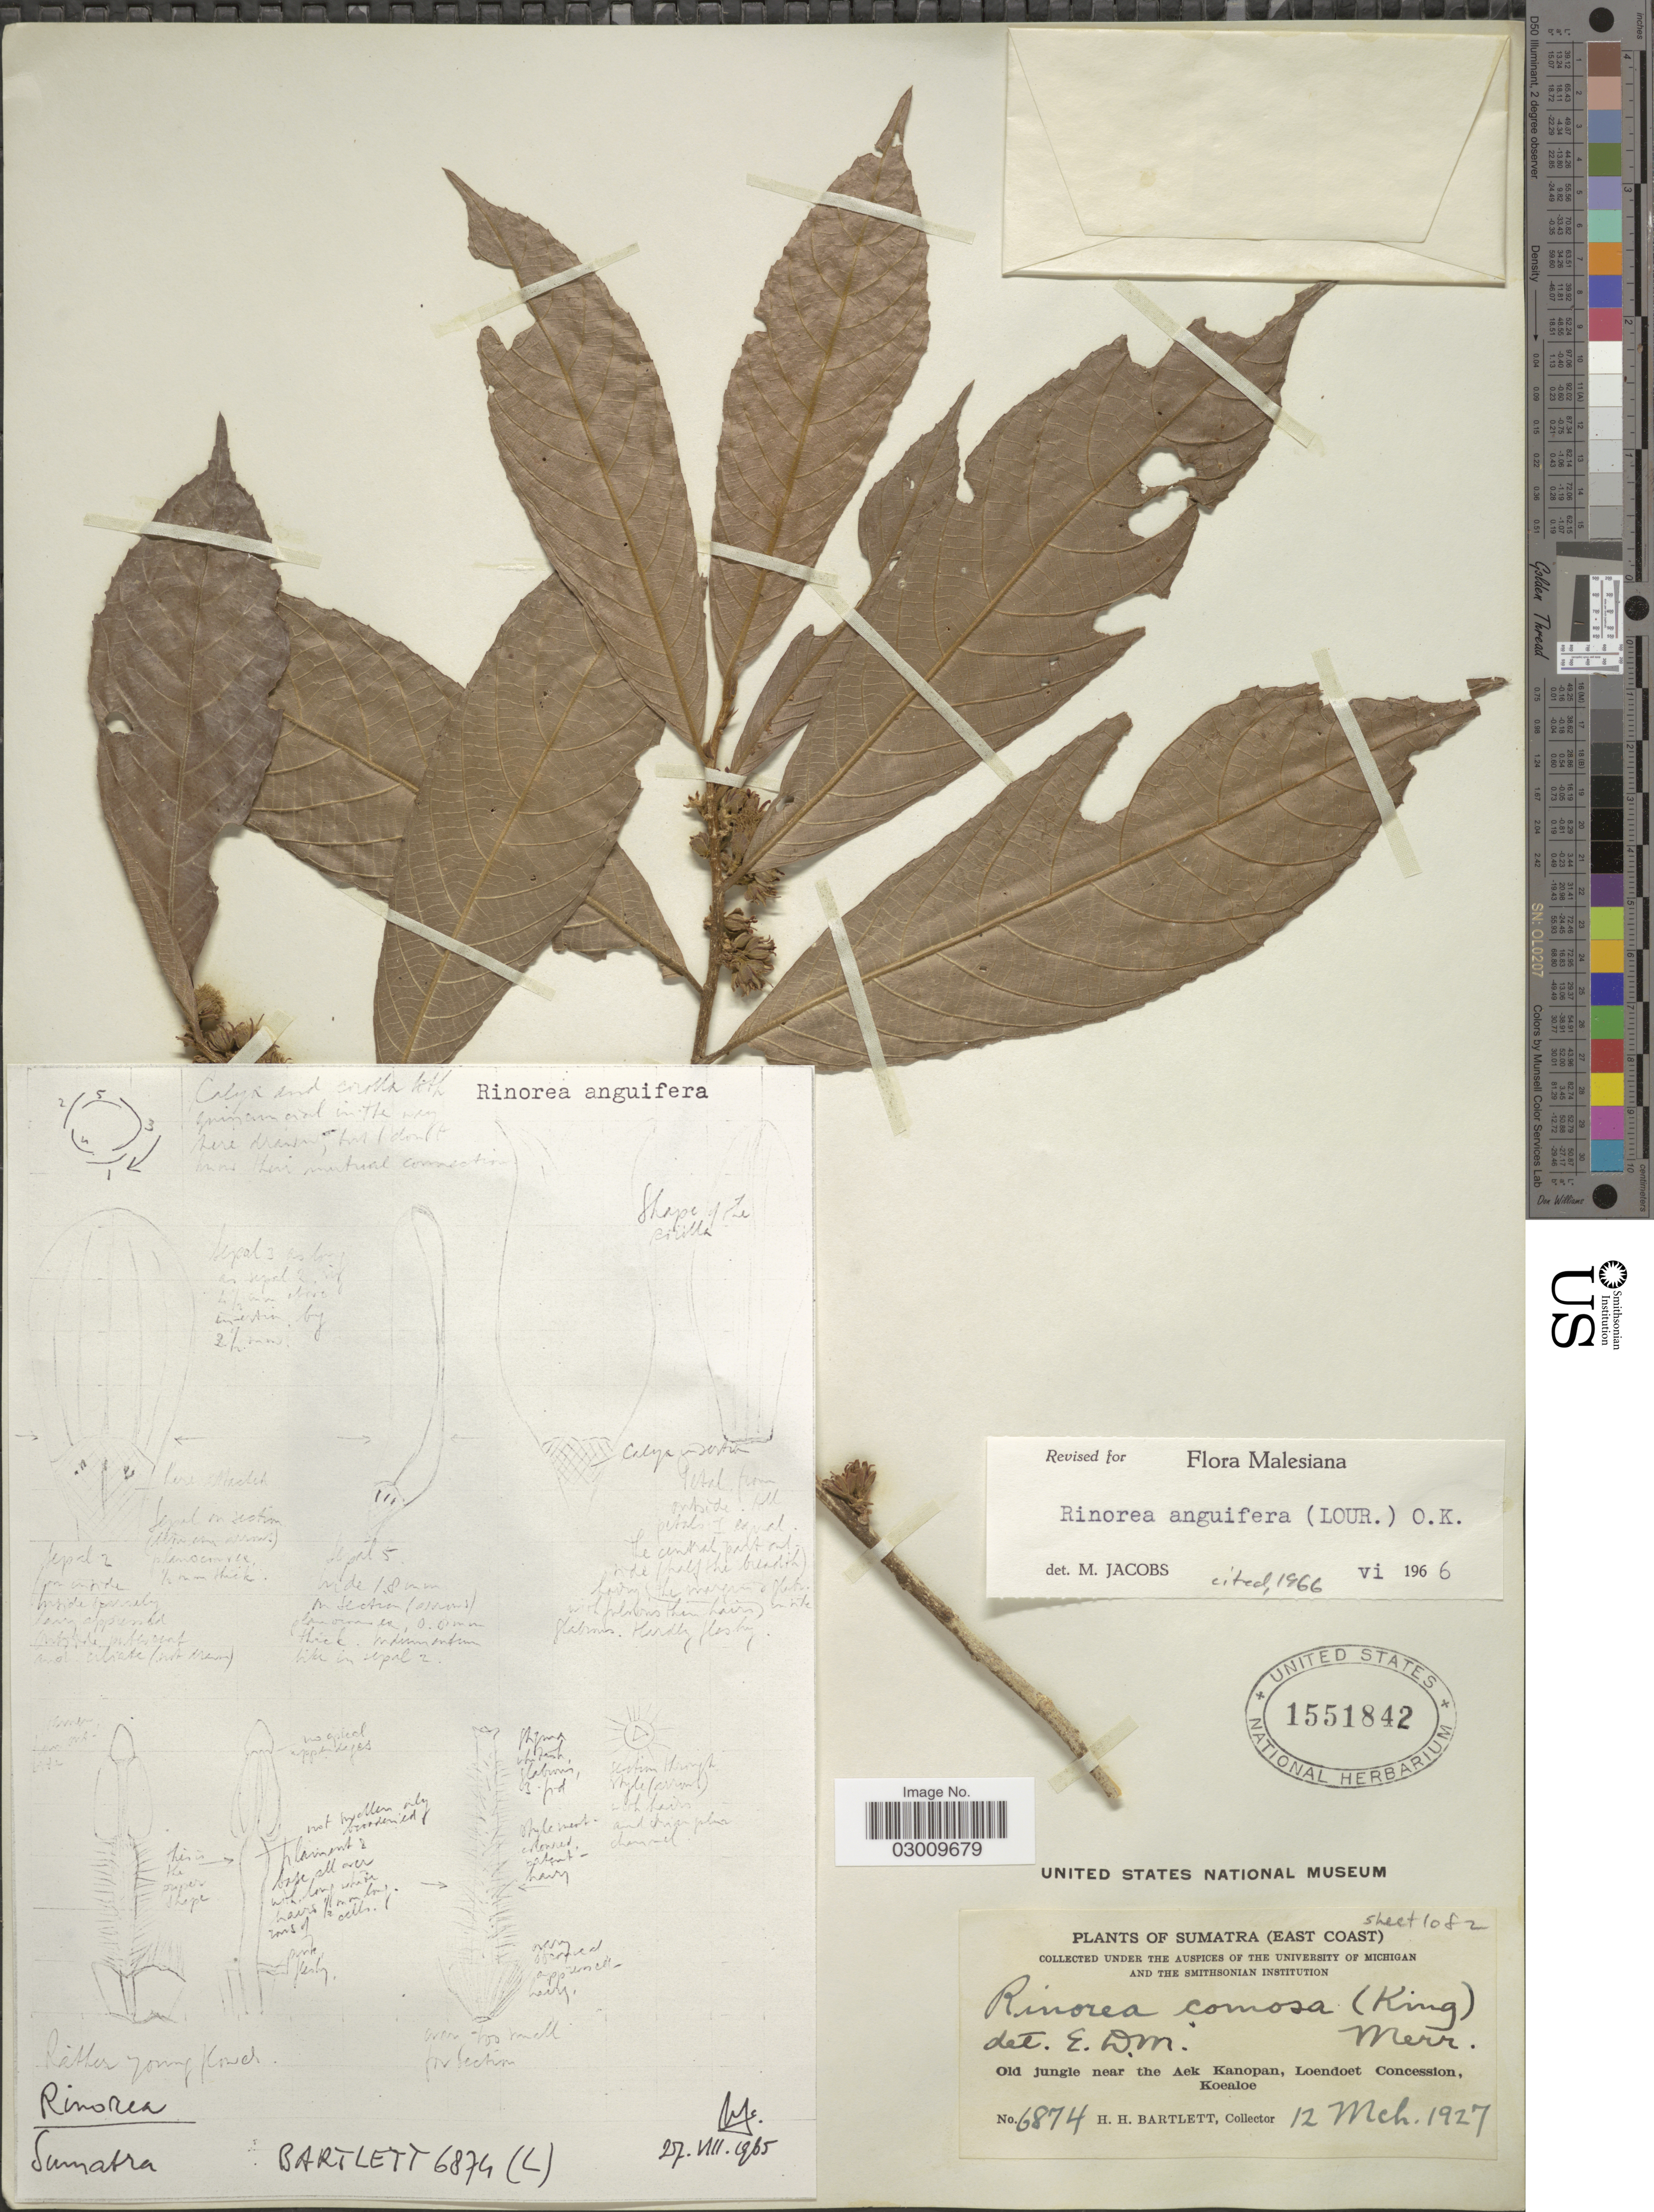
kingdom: Plantae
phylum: Tracheophyta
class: Magnoliopsida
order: Malpighiales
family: Violaceae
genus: Rinorea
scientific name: Rinorea anguifera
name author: Kuntze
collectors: H. H. Bartlett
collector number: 6874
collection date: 1927-03-12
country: Indonesia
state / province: Sumatra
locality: (East Coast). Old jungle near the Aek Kanopan, Loendoet Concession, Koealoe.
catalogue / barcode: US 1551842